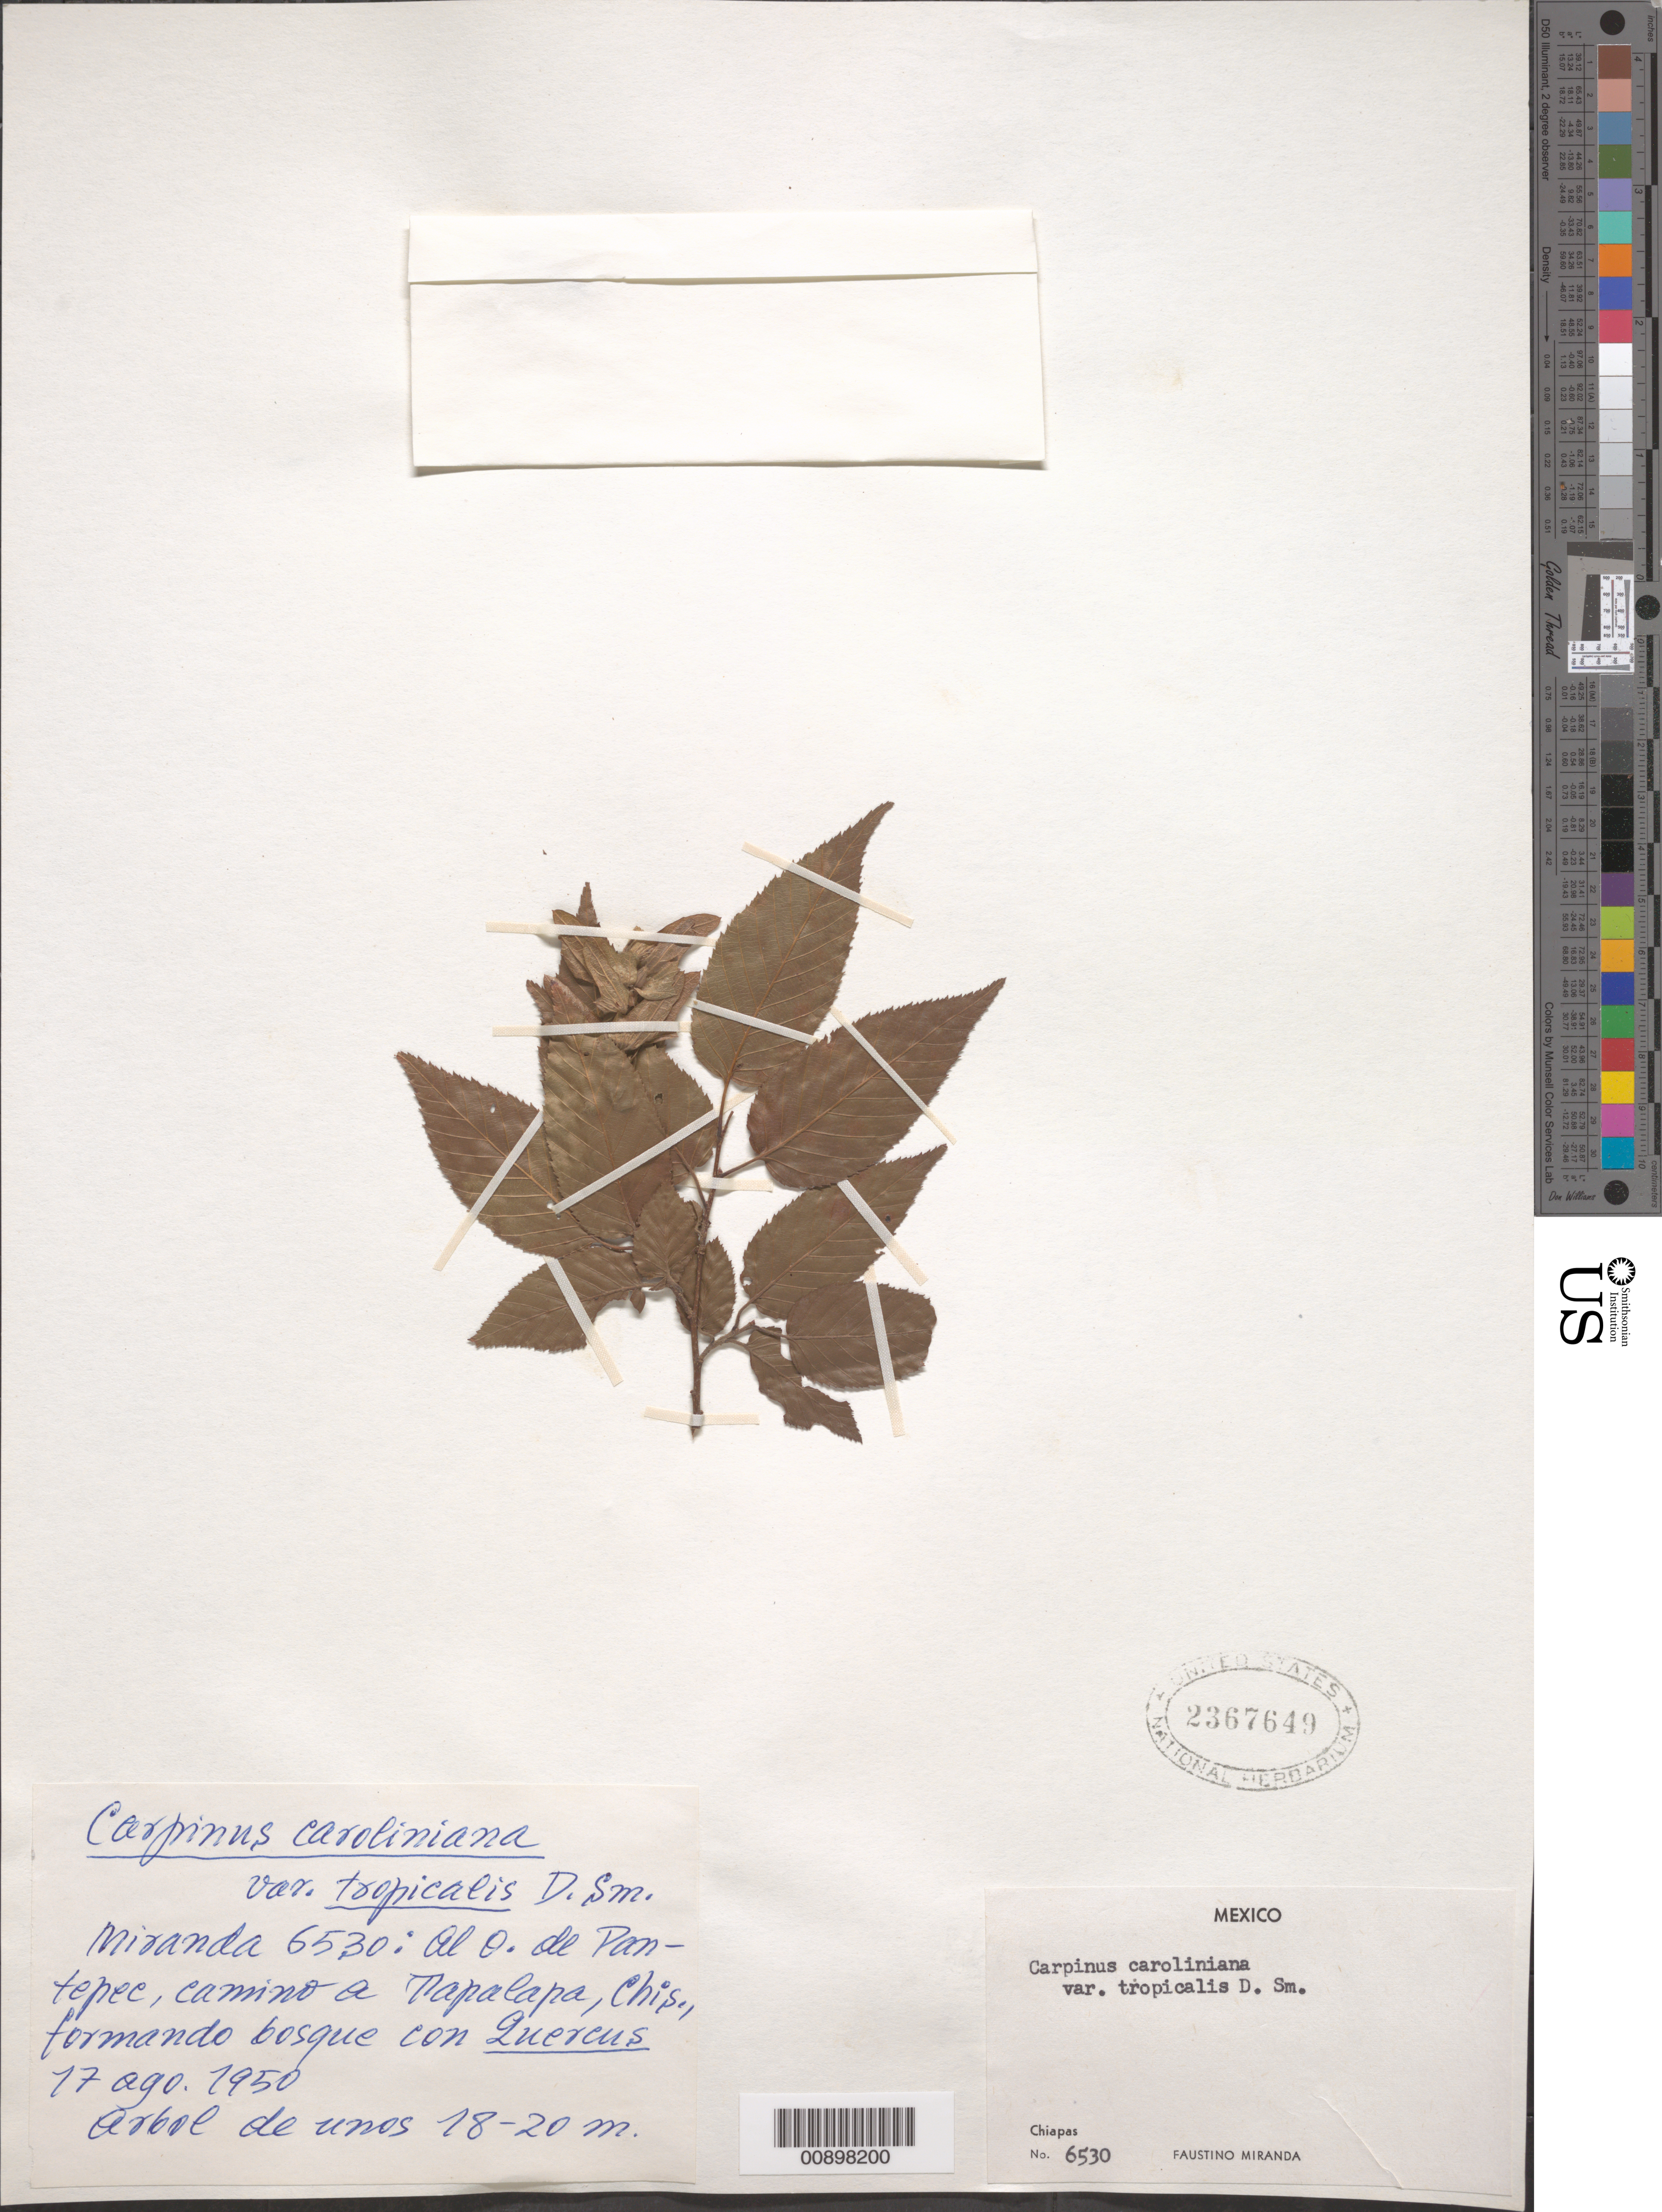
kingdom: Plantae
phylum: Tracheophyta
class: Magnoliopsida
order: Fagales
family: Betulaceae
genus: Carpinus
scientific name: Carpinus caroliniana var. tropicalis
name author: (Donn. Sm.) Standl.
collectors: Miranda G., F.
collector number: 6530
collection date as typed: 17 Aug 1950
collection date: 1950-08-17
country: Mexico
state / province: Chiapas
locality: Al O. de Pantepec, camino a Tlapalapa, Chiapas.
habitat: Formando bosque con Quercus.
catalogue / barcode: US 2367649